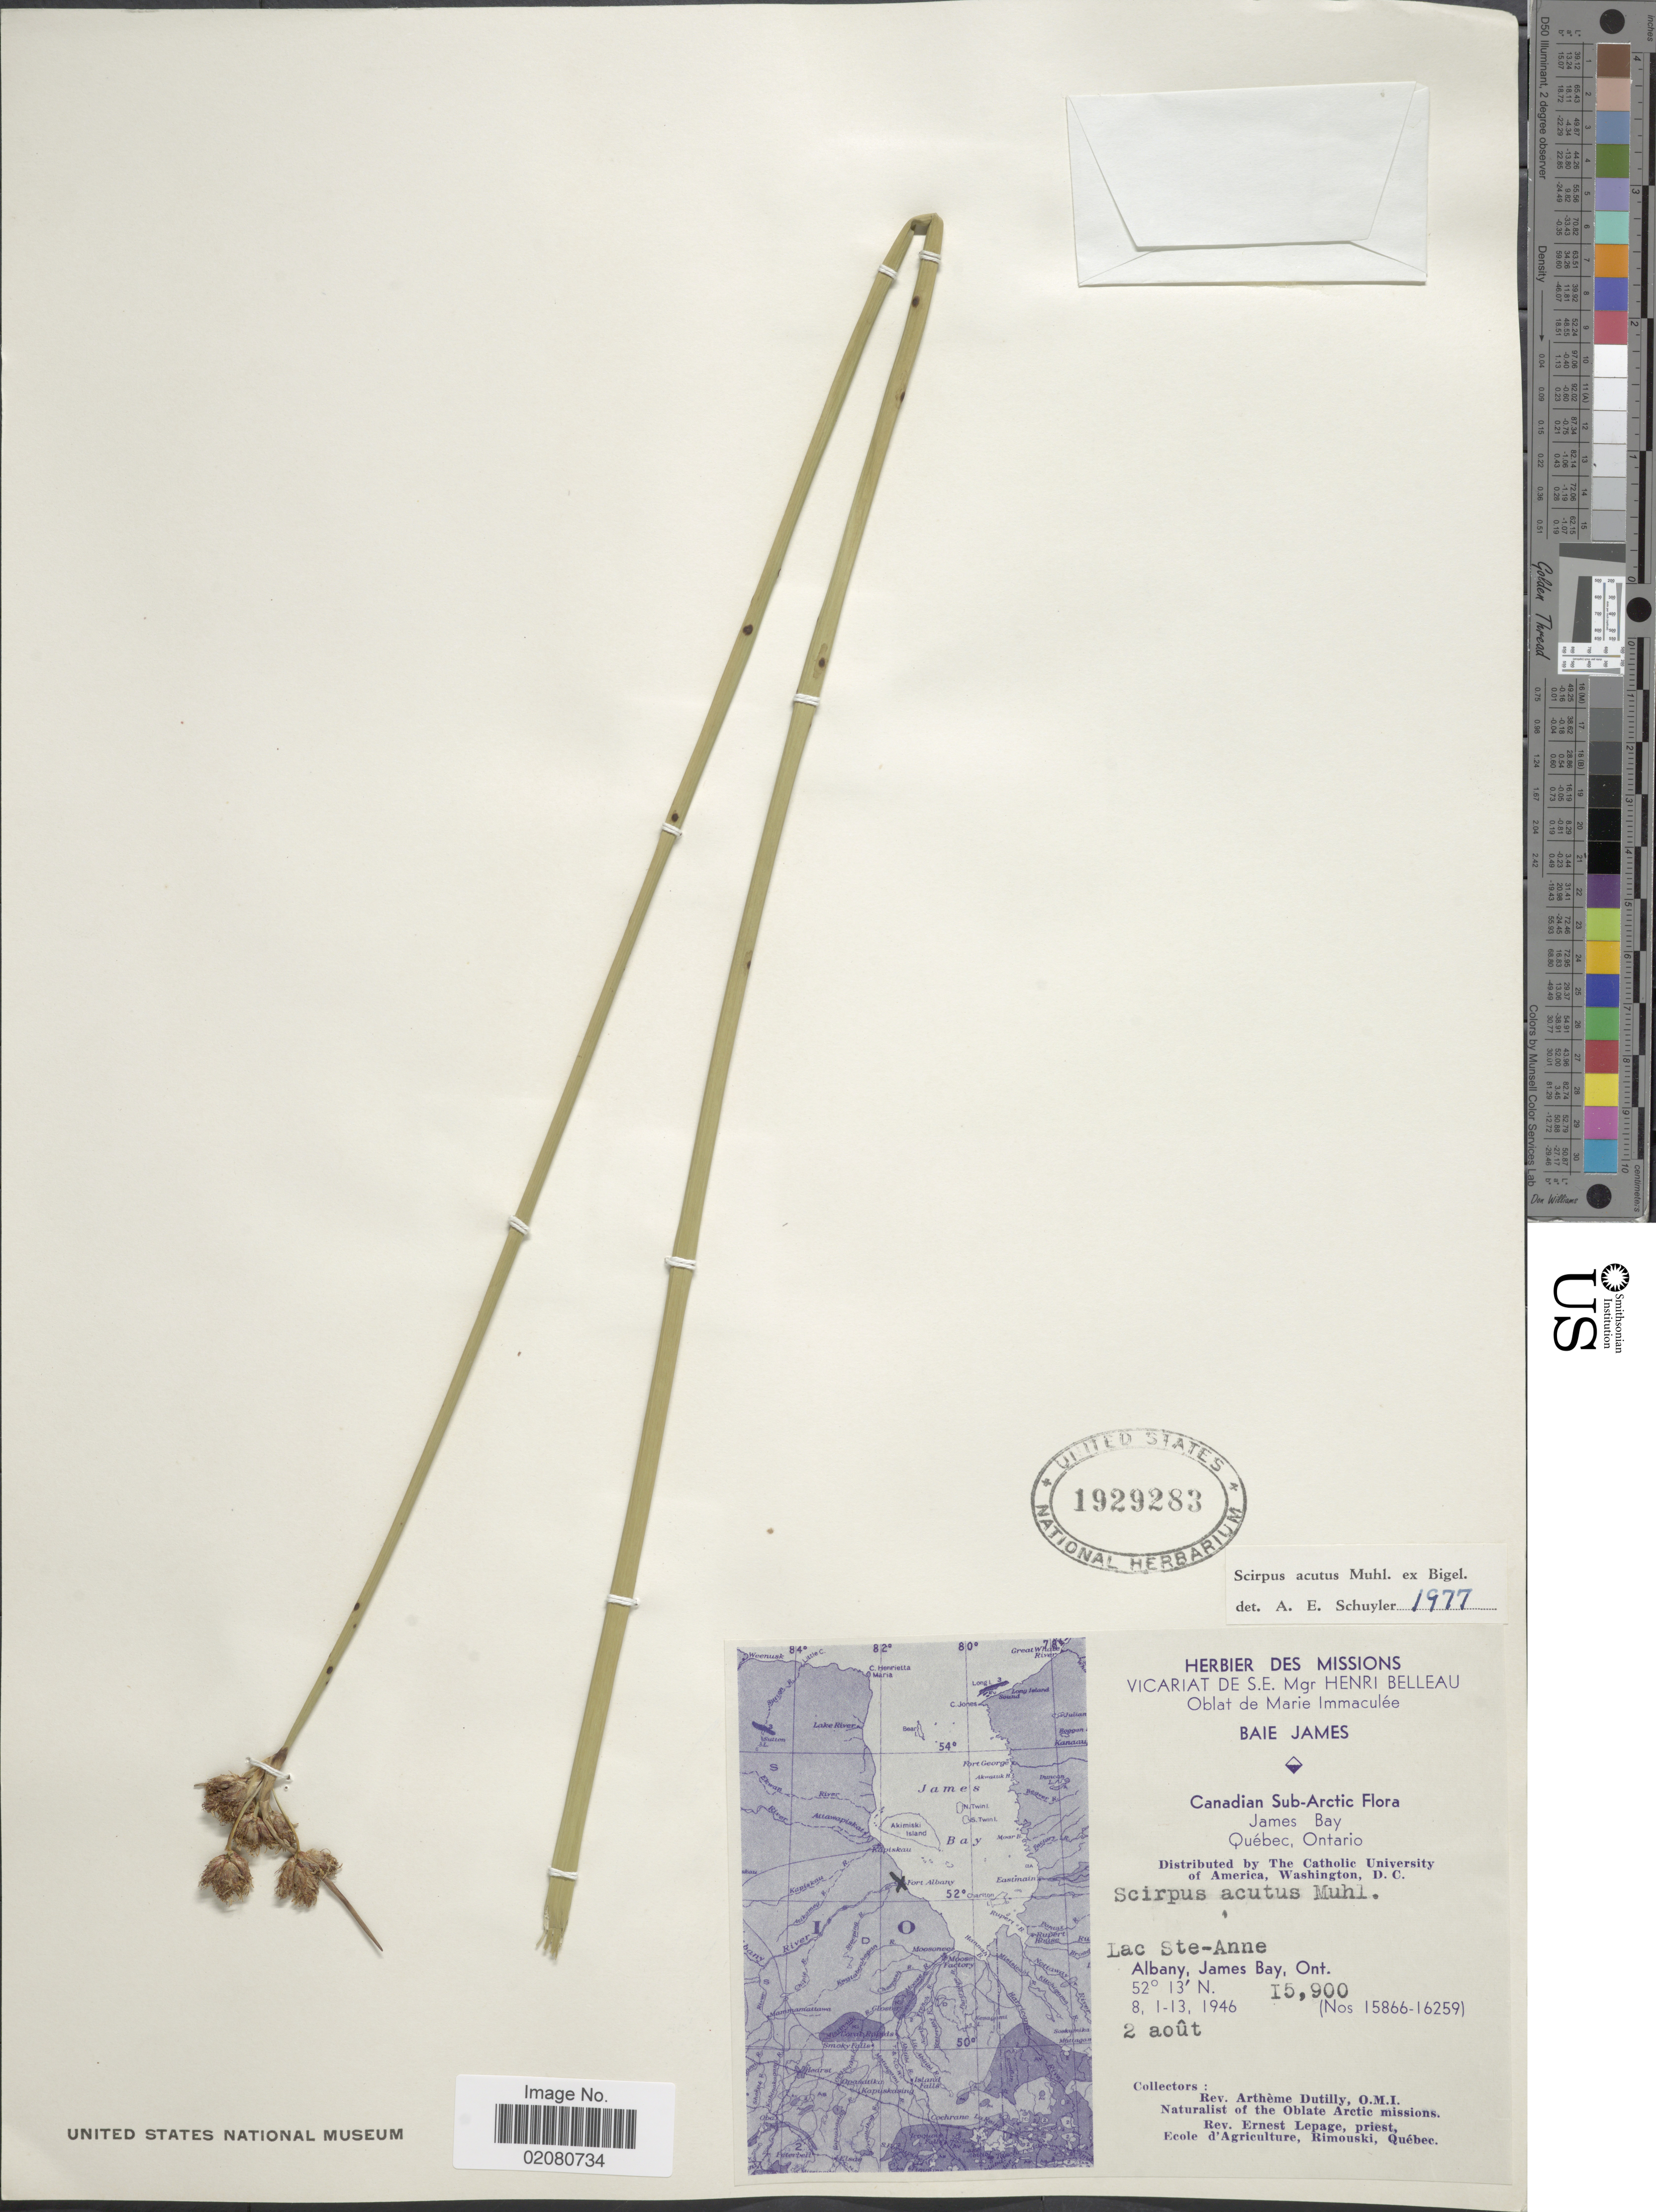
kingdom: Plantae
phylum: Tracheophyta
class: Liliopsida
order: Poales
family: Cyperaceae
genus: Schoenoplectus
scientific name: Schoenoplectus acutus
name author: (Muhl. ex Bigelow) Á. Löve & D. Löve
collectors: A. Dutilly & E. Lepage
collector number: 15900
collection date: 1946-08-02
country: Canada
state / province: Ontario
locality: Lac Ste-Anne, Albany, James Bay, Ont. Canadian Sub-Arctic James bay, Quebec, Ontario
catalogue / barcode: US 1929283